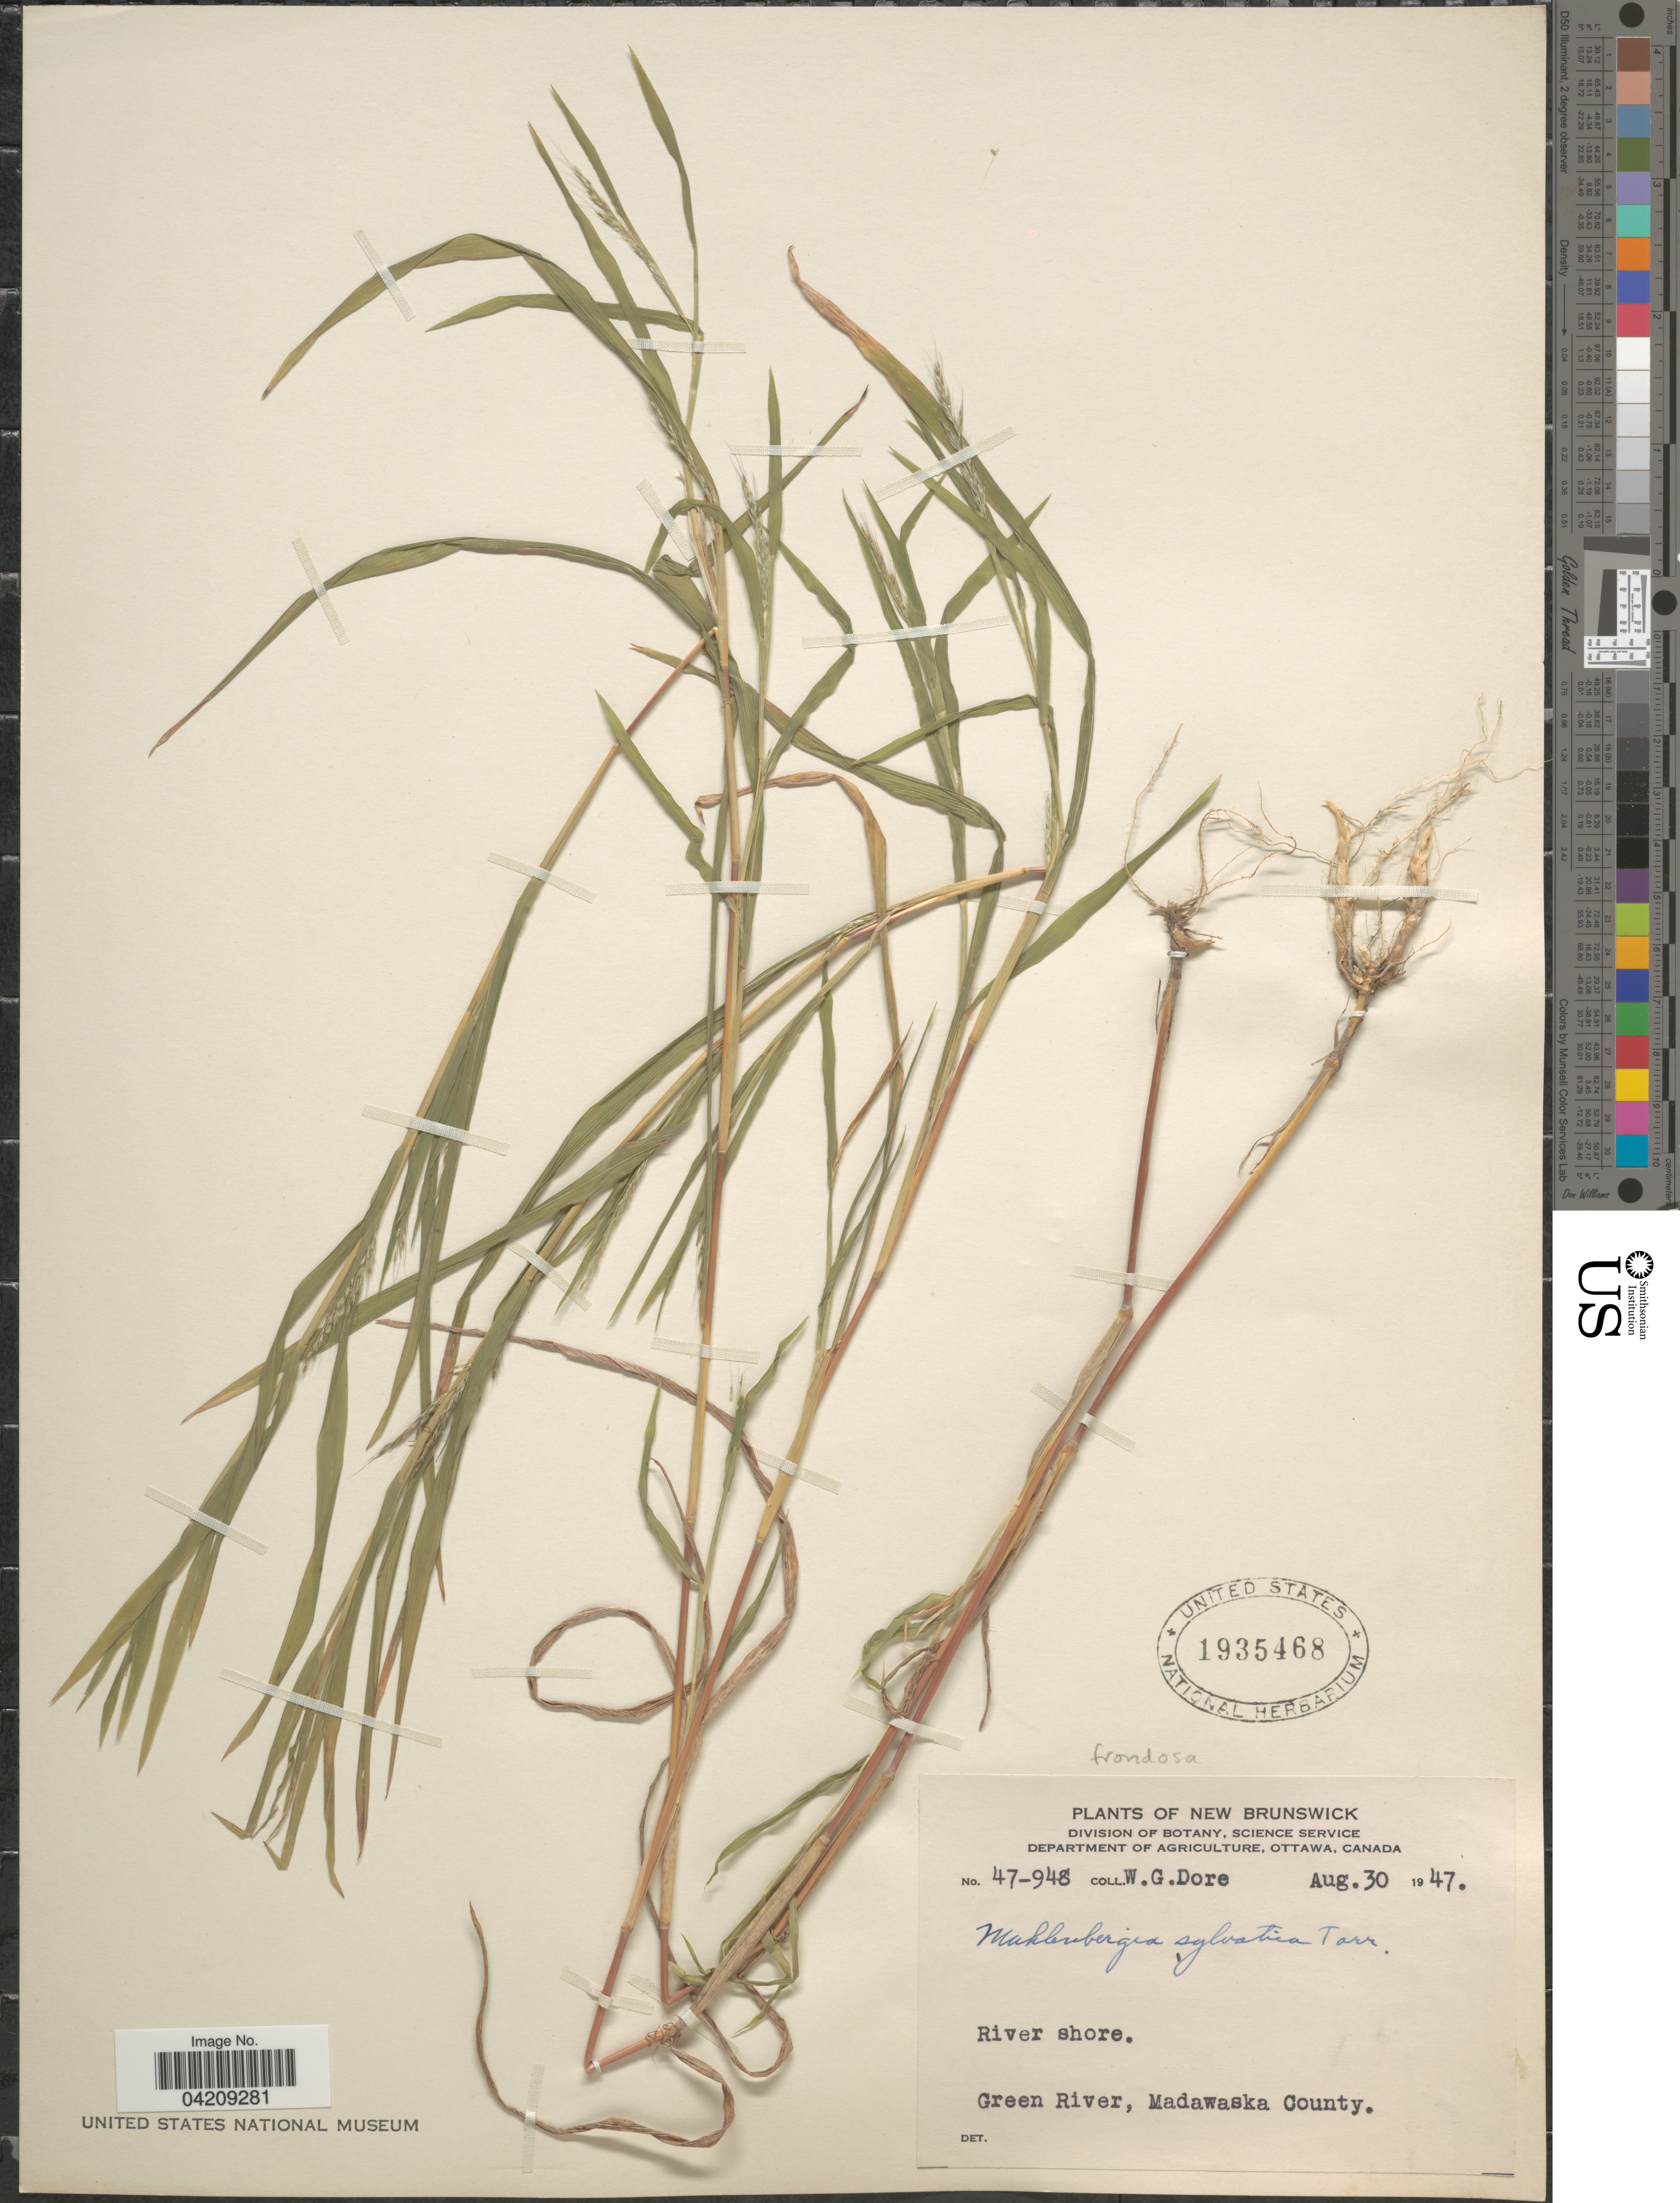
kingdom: Plantae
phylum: Tracheophyta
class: Liliopsida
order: Poales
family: Poaceae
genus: Muhlenbergia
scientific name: Muhlenbergia frondosa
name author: (Poir.) Fernald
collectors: W. Dore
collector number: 47-948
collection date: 1947-08-30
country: Canada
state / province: New Brunswick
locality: River shore. Green River, Madawaska County.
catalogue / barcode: US 1935468